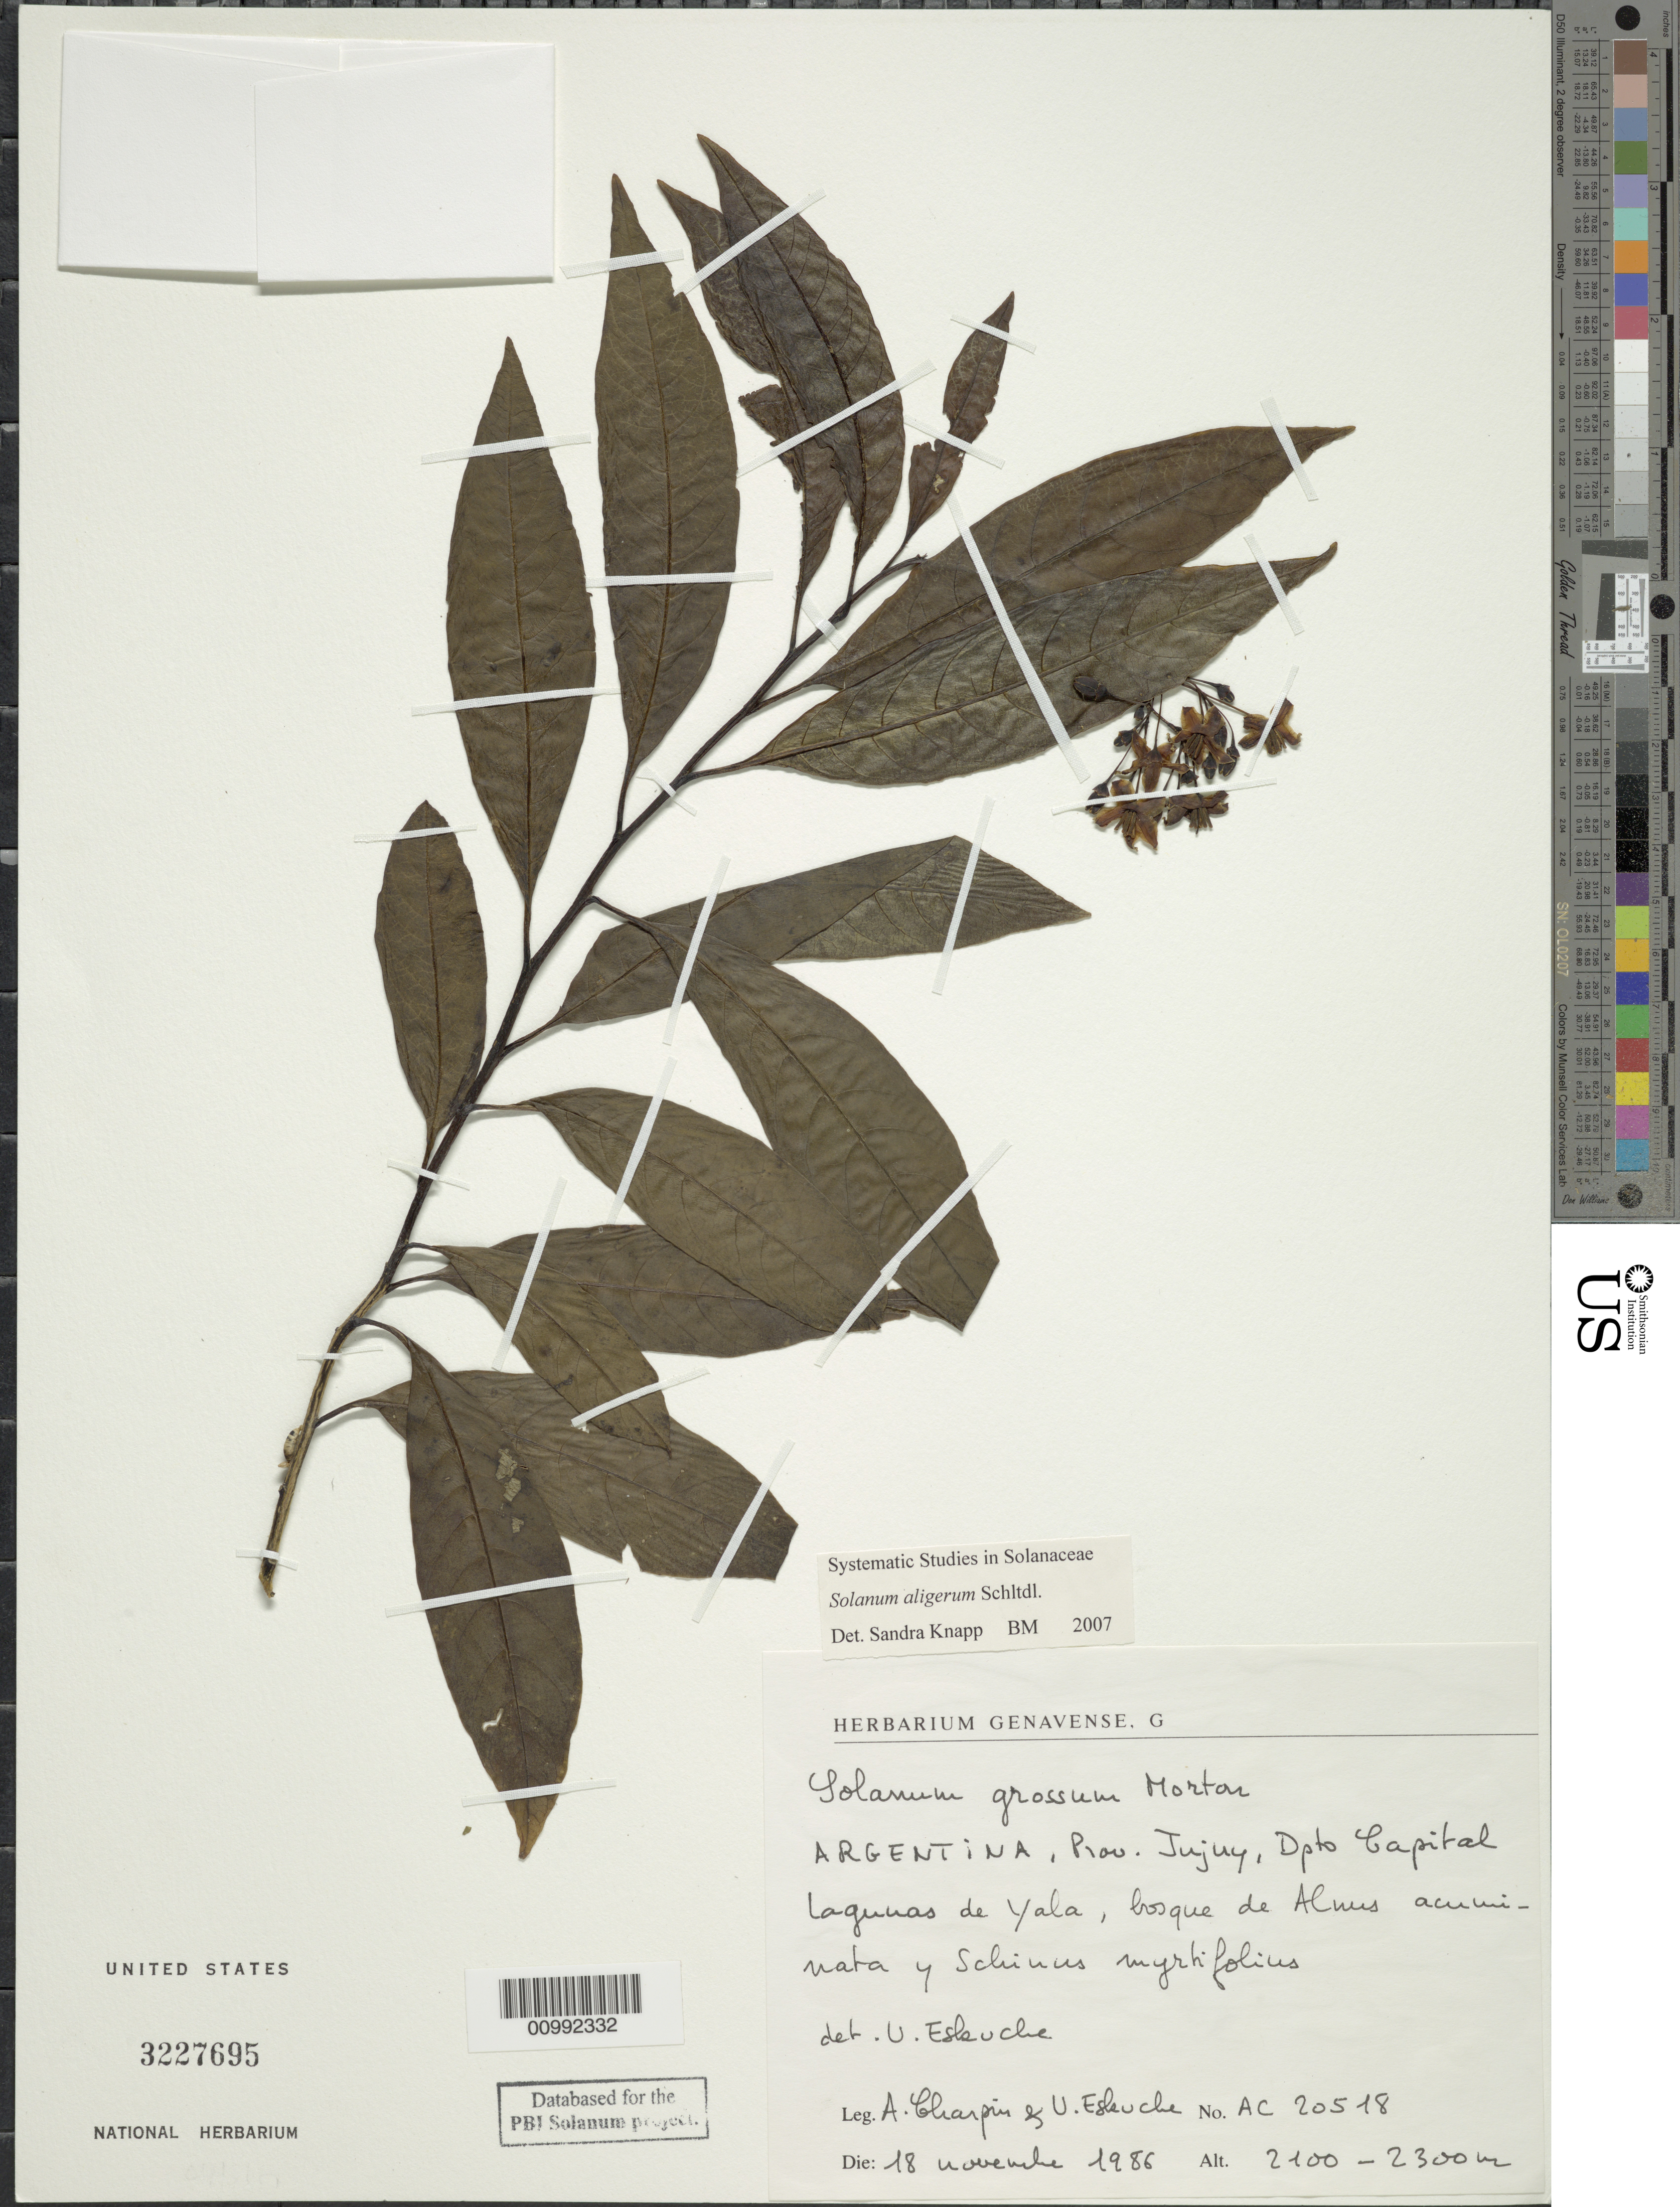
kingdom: Plantae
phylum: Tracheophyta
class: Magnoliopsida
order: Solanales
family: Solanaceae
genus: Solanum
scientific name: Solanum aligerum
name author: Schltdl.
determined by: Knapp, S. D.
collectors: A. Charpin & E. Eskuche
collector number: AC 20518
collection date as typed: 18 Nov 1986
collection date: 1986-11-18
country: Argentina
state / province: Jujuy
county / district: Capital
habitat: bosque de Alnus acuminata y Schinus myrtifolius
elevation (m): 2100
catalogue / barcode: US 3227695